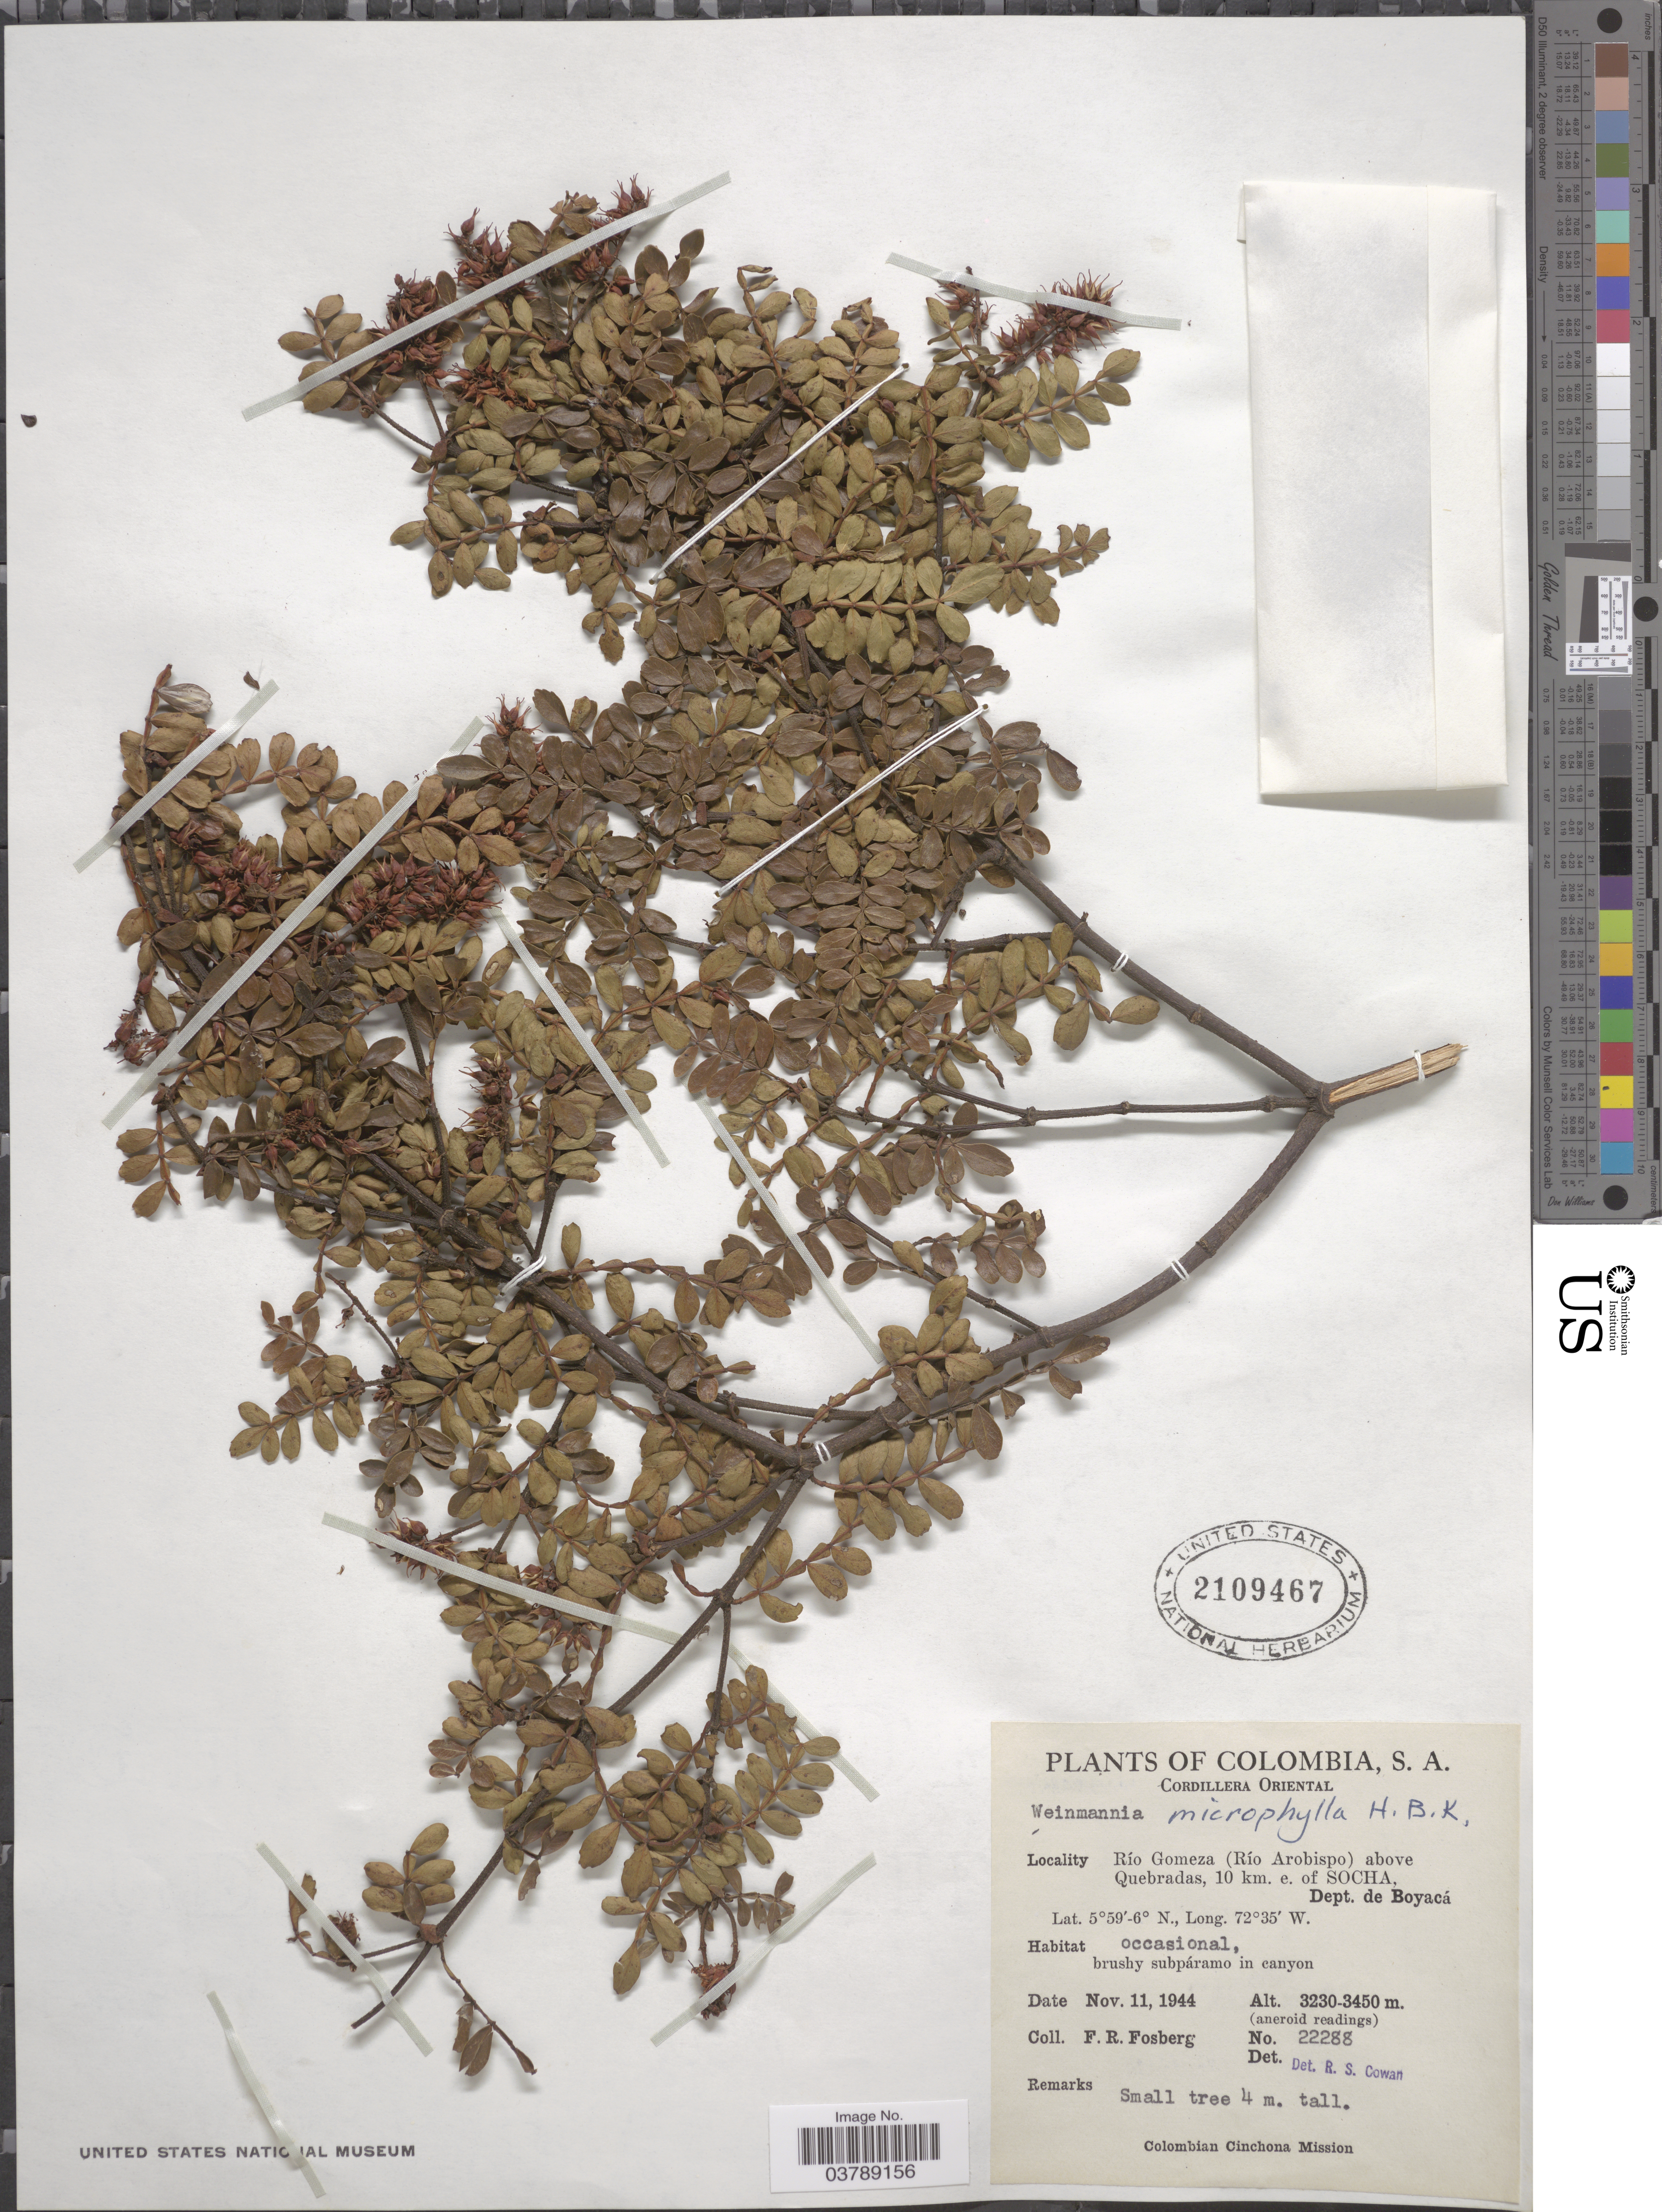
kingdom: Plantae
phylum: Tracheophyta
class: Magnoliopsida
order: Oxalidales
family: Cunoniaceae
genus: Weinmannia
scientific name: Weinmannia fagaroides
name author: Kunth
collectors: F. R. Fosberg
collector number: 22288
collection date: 1944-11-11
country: Colombia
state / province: Boyacá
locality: Cordillera Oriental. Río Gomeza (Río Arobispo) above Quebradas, 10 km. e. of Socha. Dept. de Boyacá.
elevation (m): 3230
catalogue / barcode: US 2109467